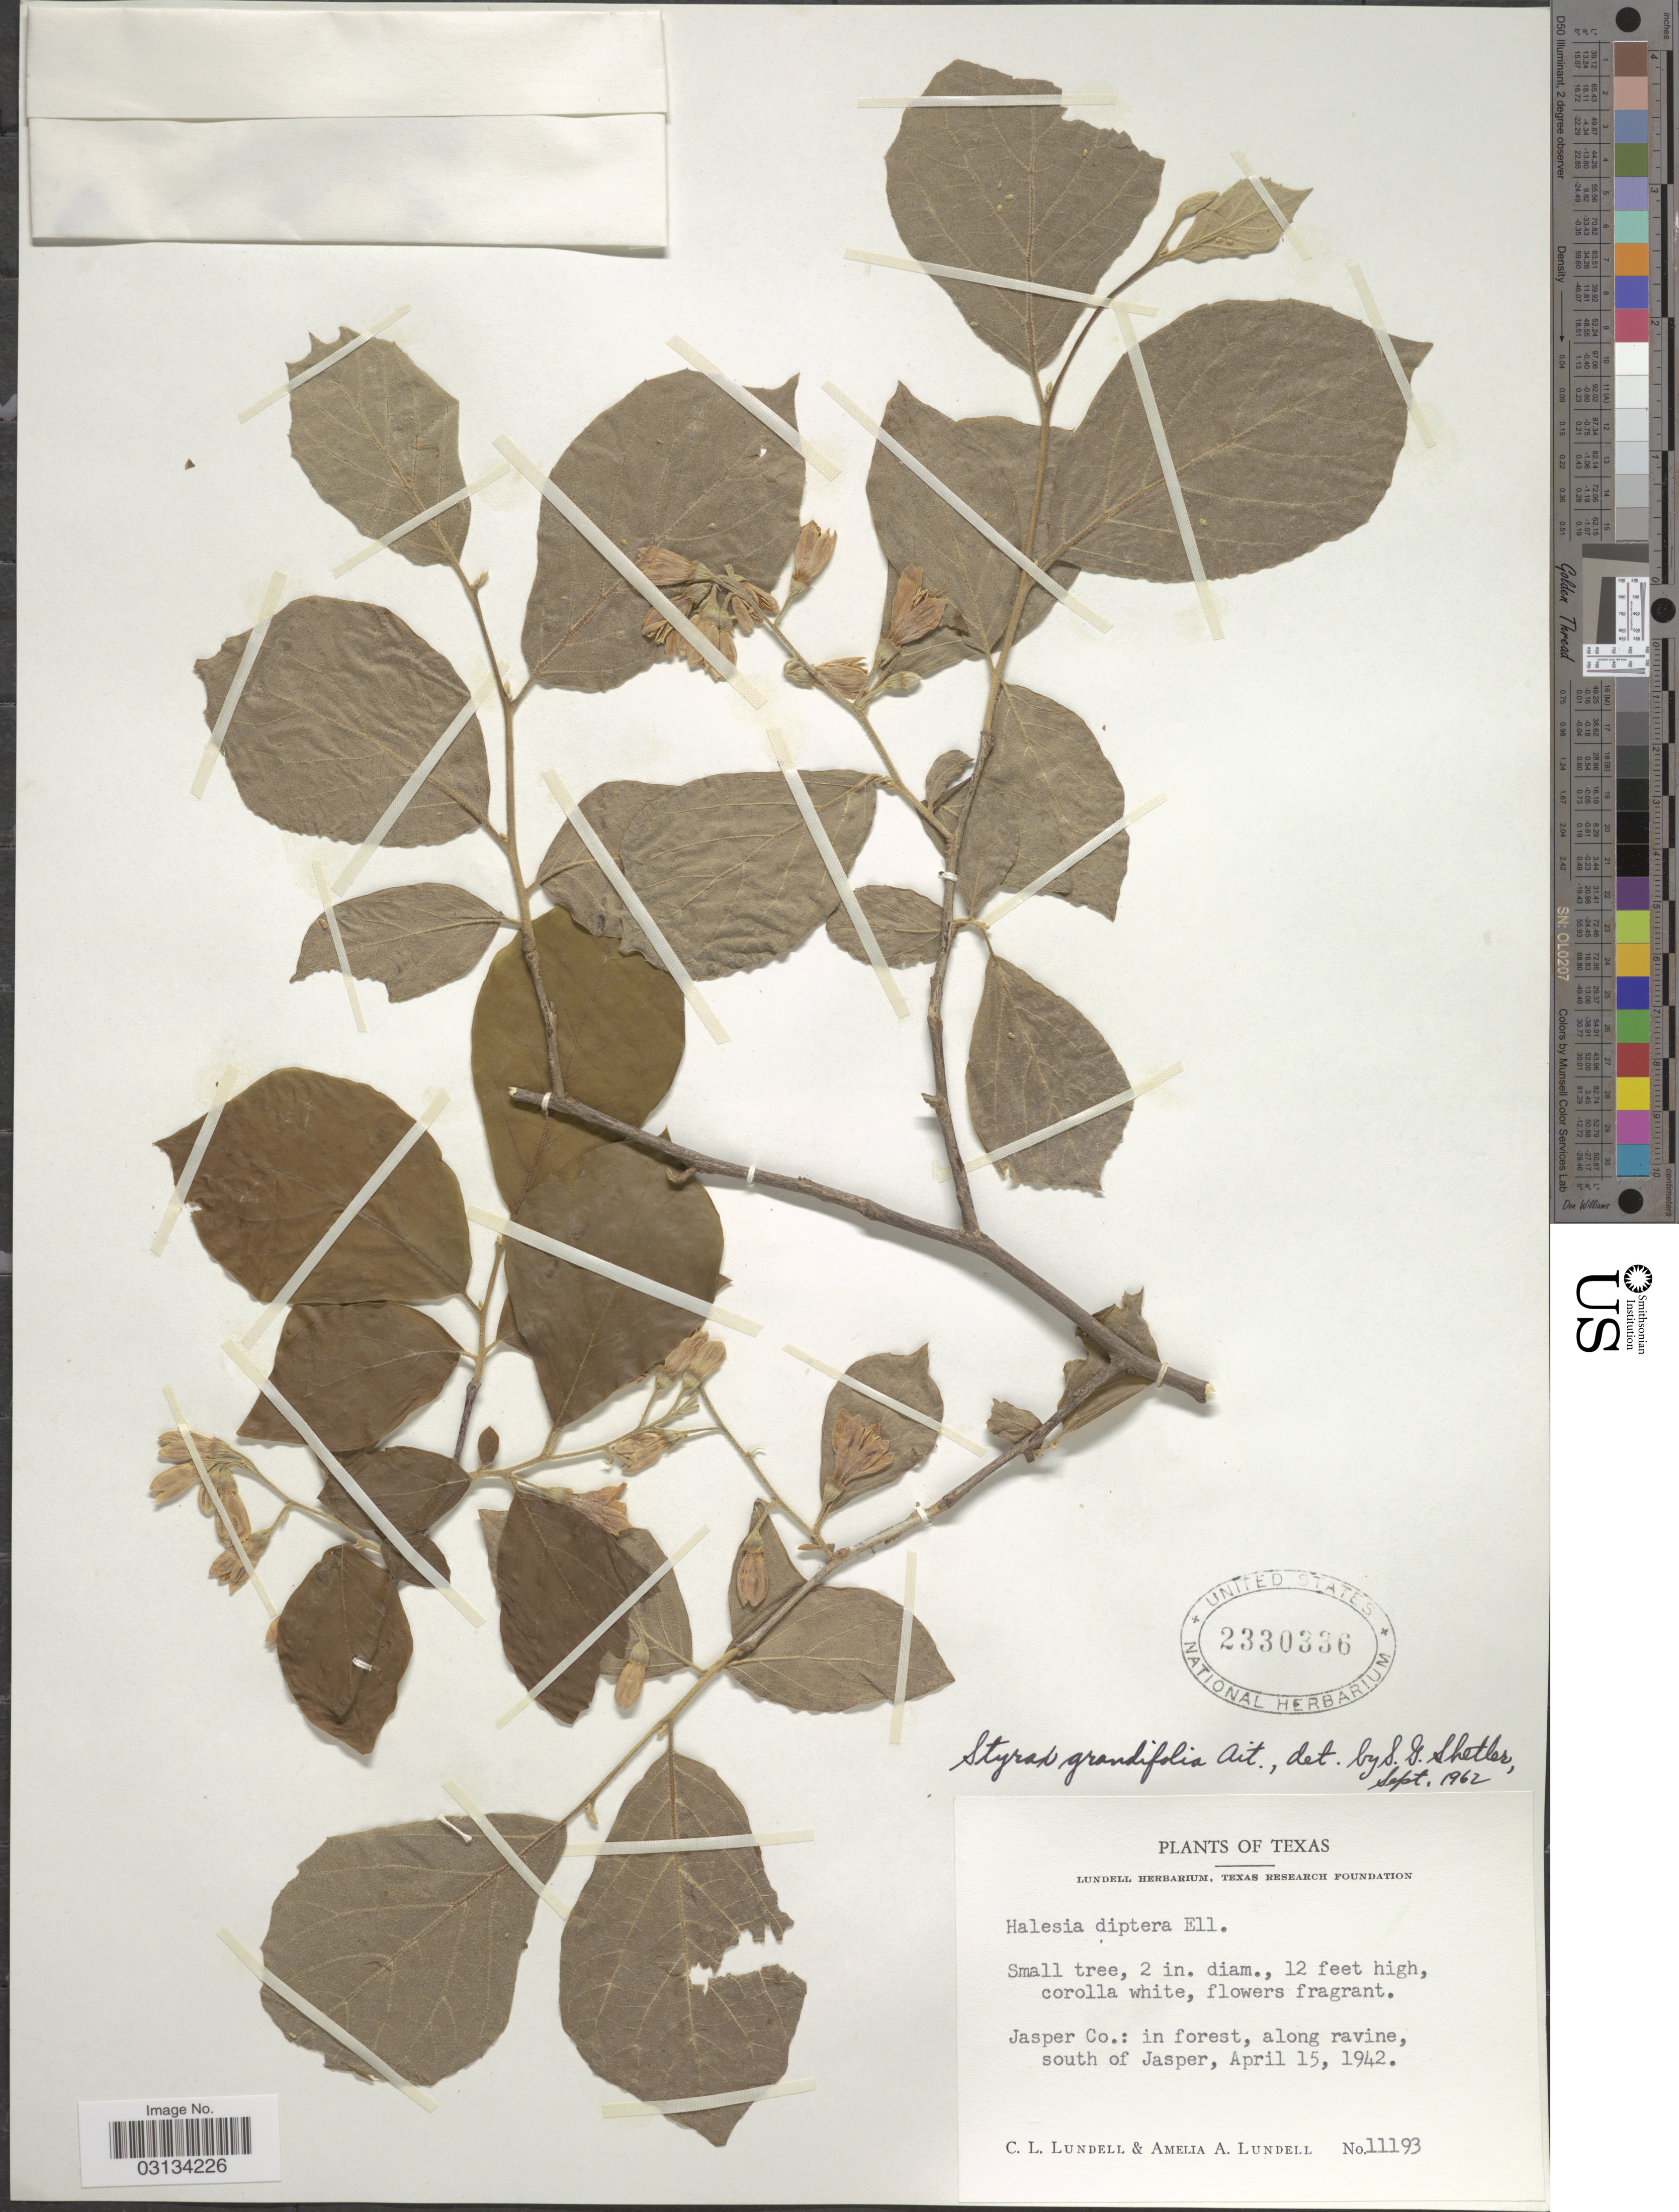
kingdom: Plantae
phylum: Tracheophyta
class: Magnoliopsida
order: Ericales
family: Styracaceae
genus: Styrax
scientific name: Styrax grandifolius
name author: Aiton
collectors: C. L. Lundell & A. A. Lundell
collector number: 11193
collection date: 1942-04-15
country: United States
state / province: Texas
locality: Jasper Co.: in forest, along ravine, south of Jasper.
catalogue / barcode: US 2330336